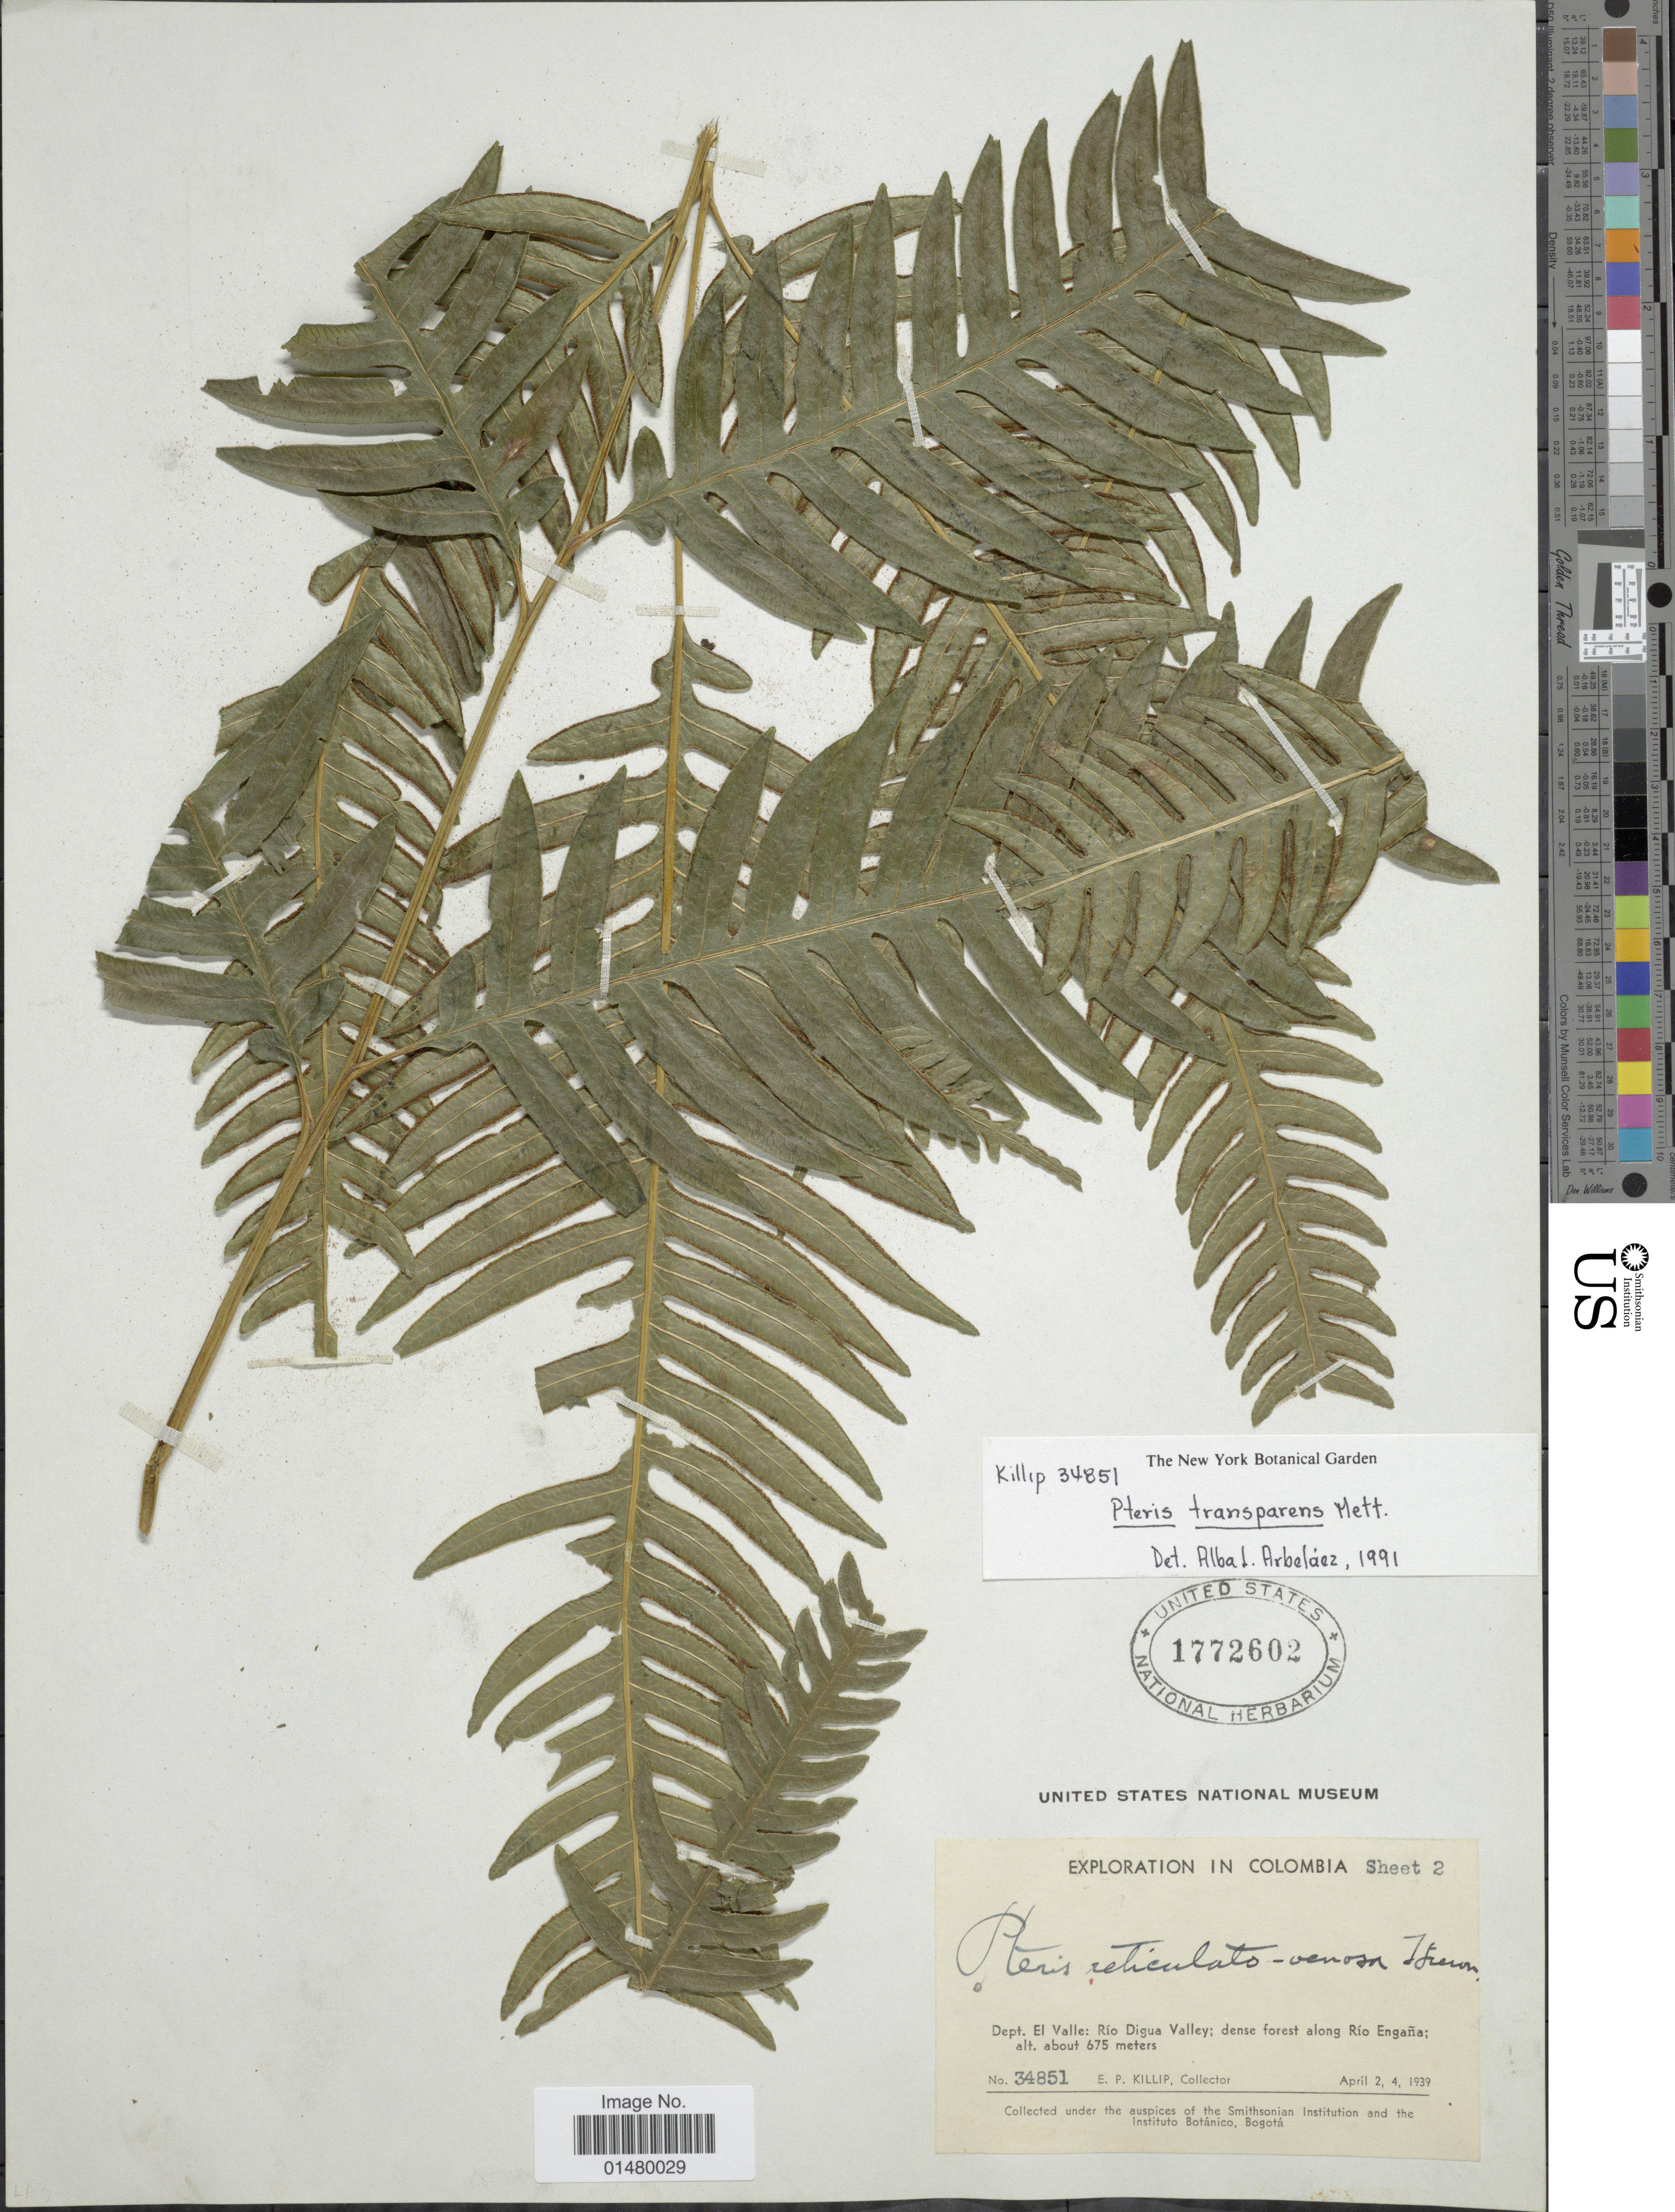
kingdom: Plantae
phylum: Tracheophyta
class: Polypodiopsida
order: Polypodiales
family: Pteridaceae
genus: Pteris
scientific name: Pteris transparens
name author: Mett.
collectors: E. P. Killip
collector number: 34851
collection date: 1939-04-02/1939-04-04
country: Colombia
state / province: Valle del Cauca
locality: Dept. El Valle: Rio Digua Valley; dense forest along Rio Engana.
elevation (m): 675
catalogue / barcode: US 1772601